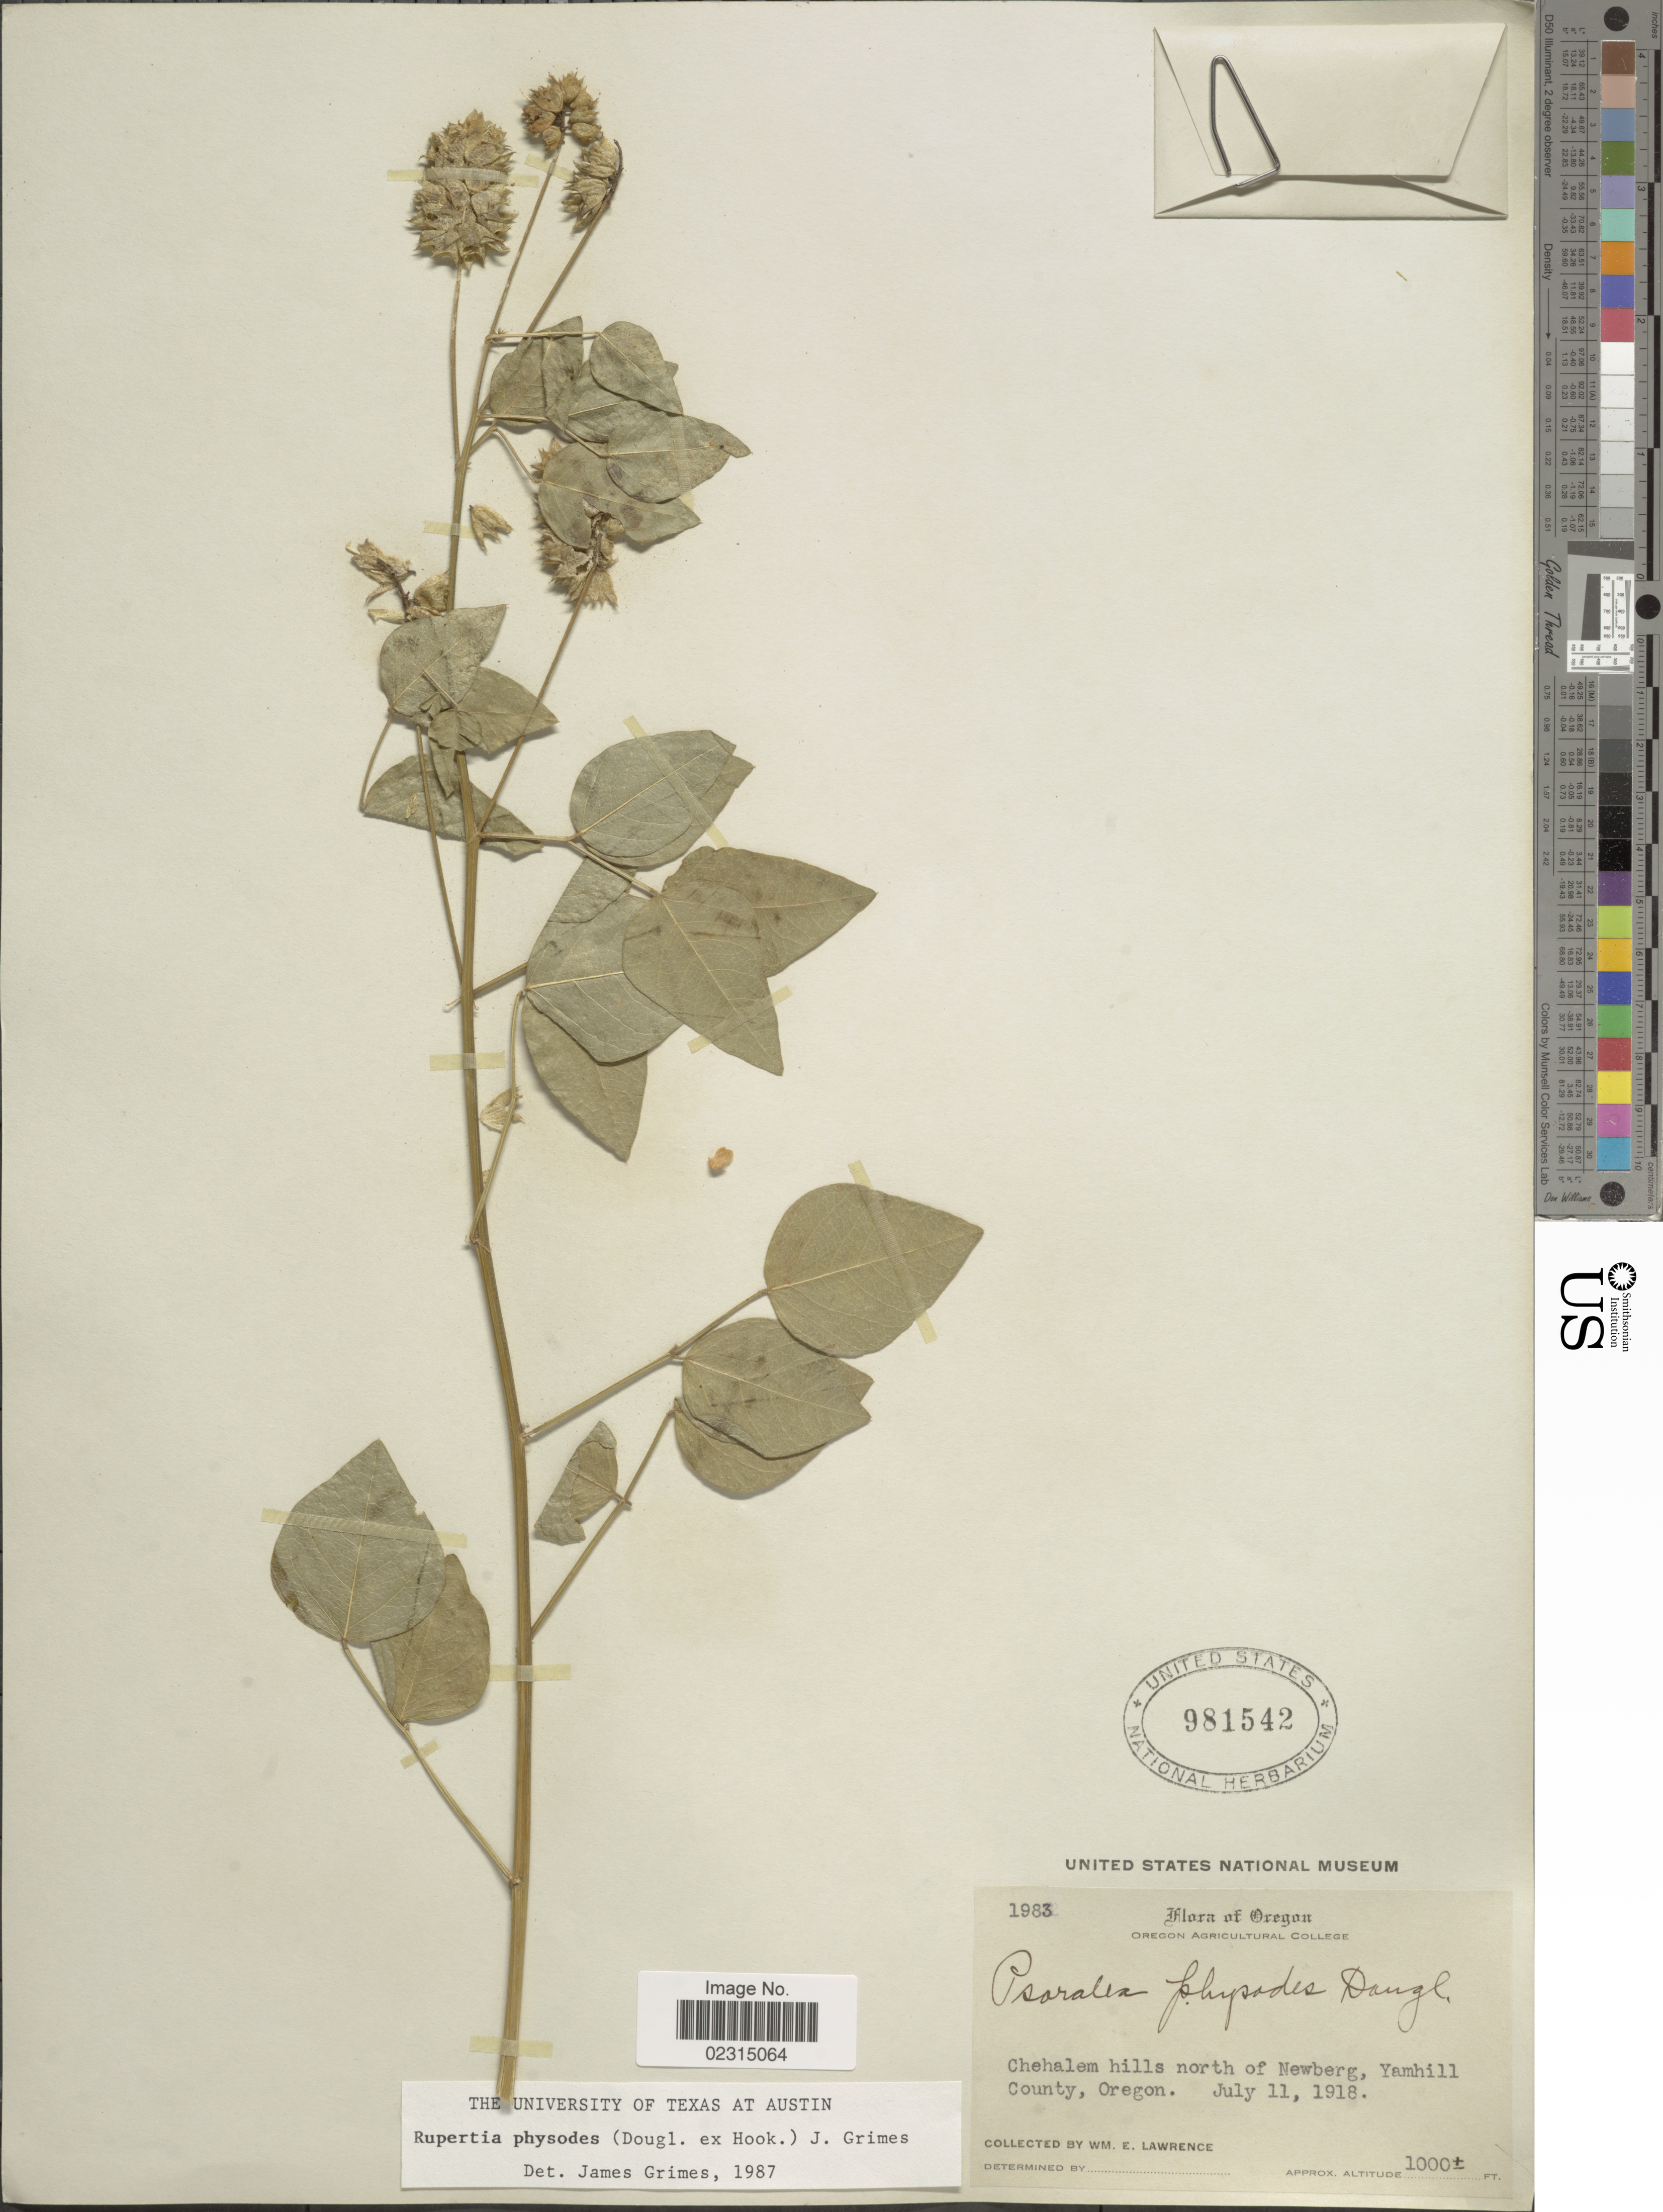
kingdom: Plantae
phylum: Tracheophyta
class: Magnoliopsida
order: Fabales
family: Fabaceae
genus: Rupertia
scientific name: Rupertia physodes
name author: (Douglas) J.W. Grimes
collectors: W. Lawrence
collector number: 1983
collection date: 1918-07-11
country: United States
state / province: Oregon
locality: Oregon Agricultural College, Chehalem hill north of Newberg, Yamhill County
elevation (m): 305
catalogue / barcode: US 981542